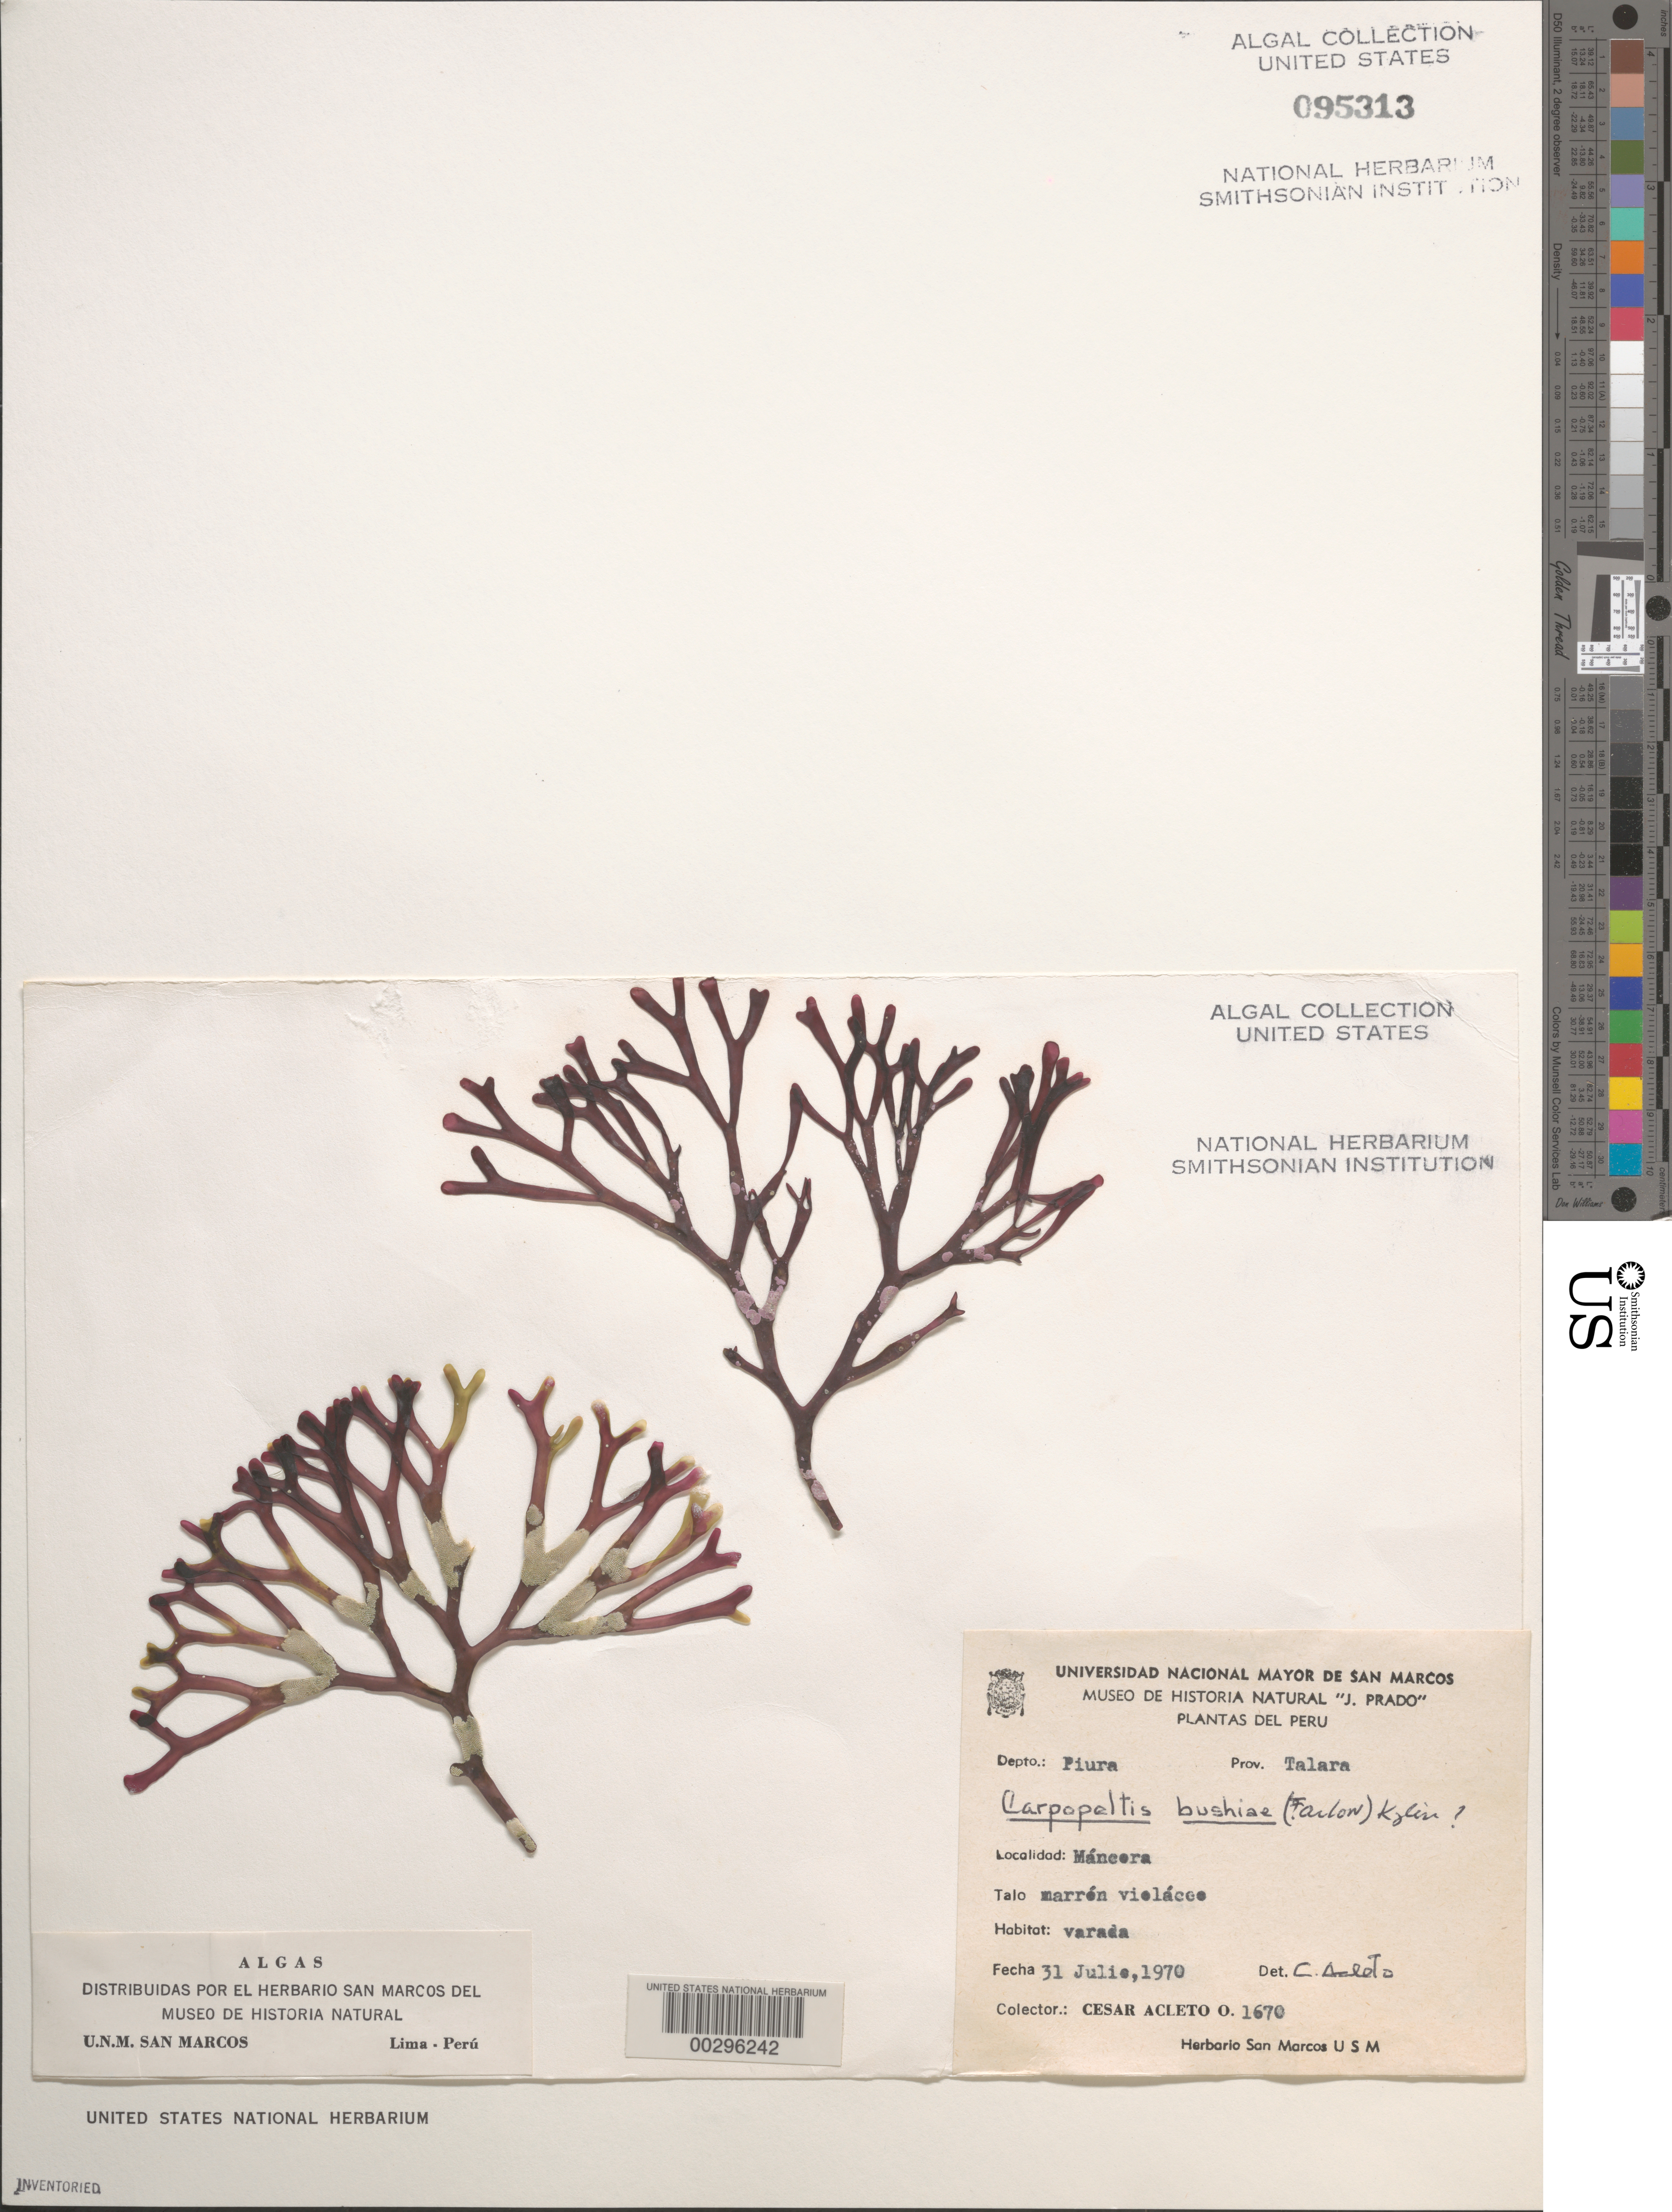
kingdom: Plantae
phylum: Rhodophyta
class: Florideophyceae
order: Halymeniales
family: Halymeniaceae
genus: Carpopeltis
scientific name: Carpopeltis bushiae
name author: (Farl.) Kylin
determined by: Acleto O., C.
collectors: C. Acleto O.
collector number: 1670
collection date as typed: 31 Jul 1970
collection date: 1970-07-31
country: Peru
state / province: Piura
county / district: Talara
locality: Máncora, Talara Province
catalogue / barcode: US 95313